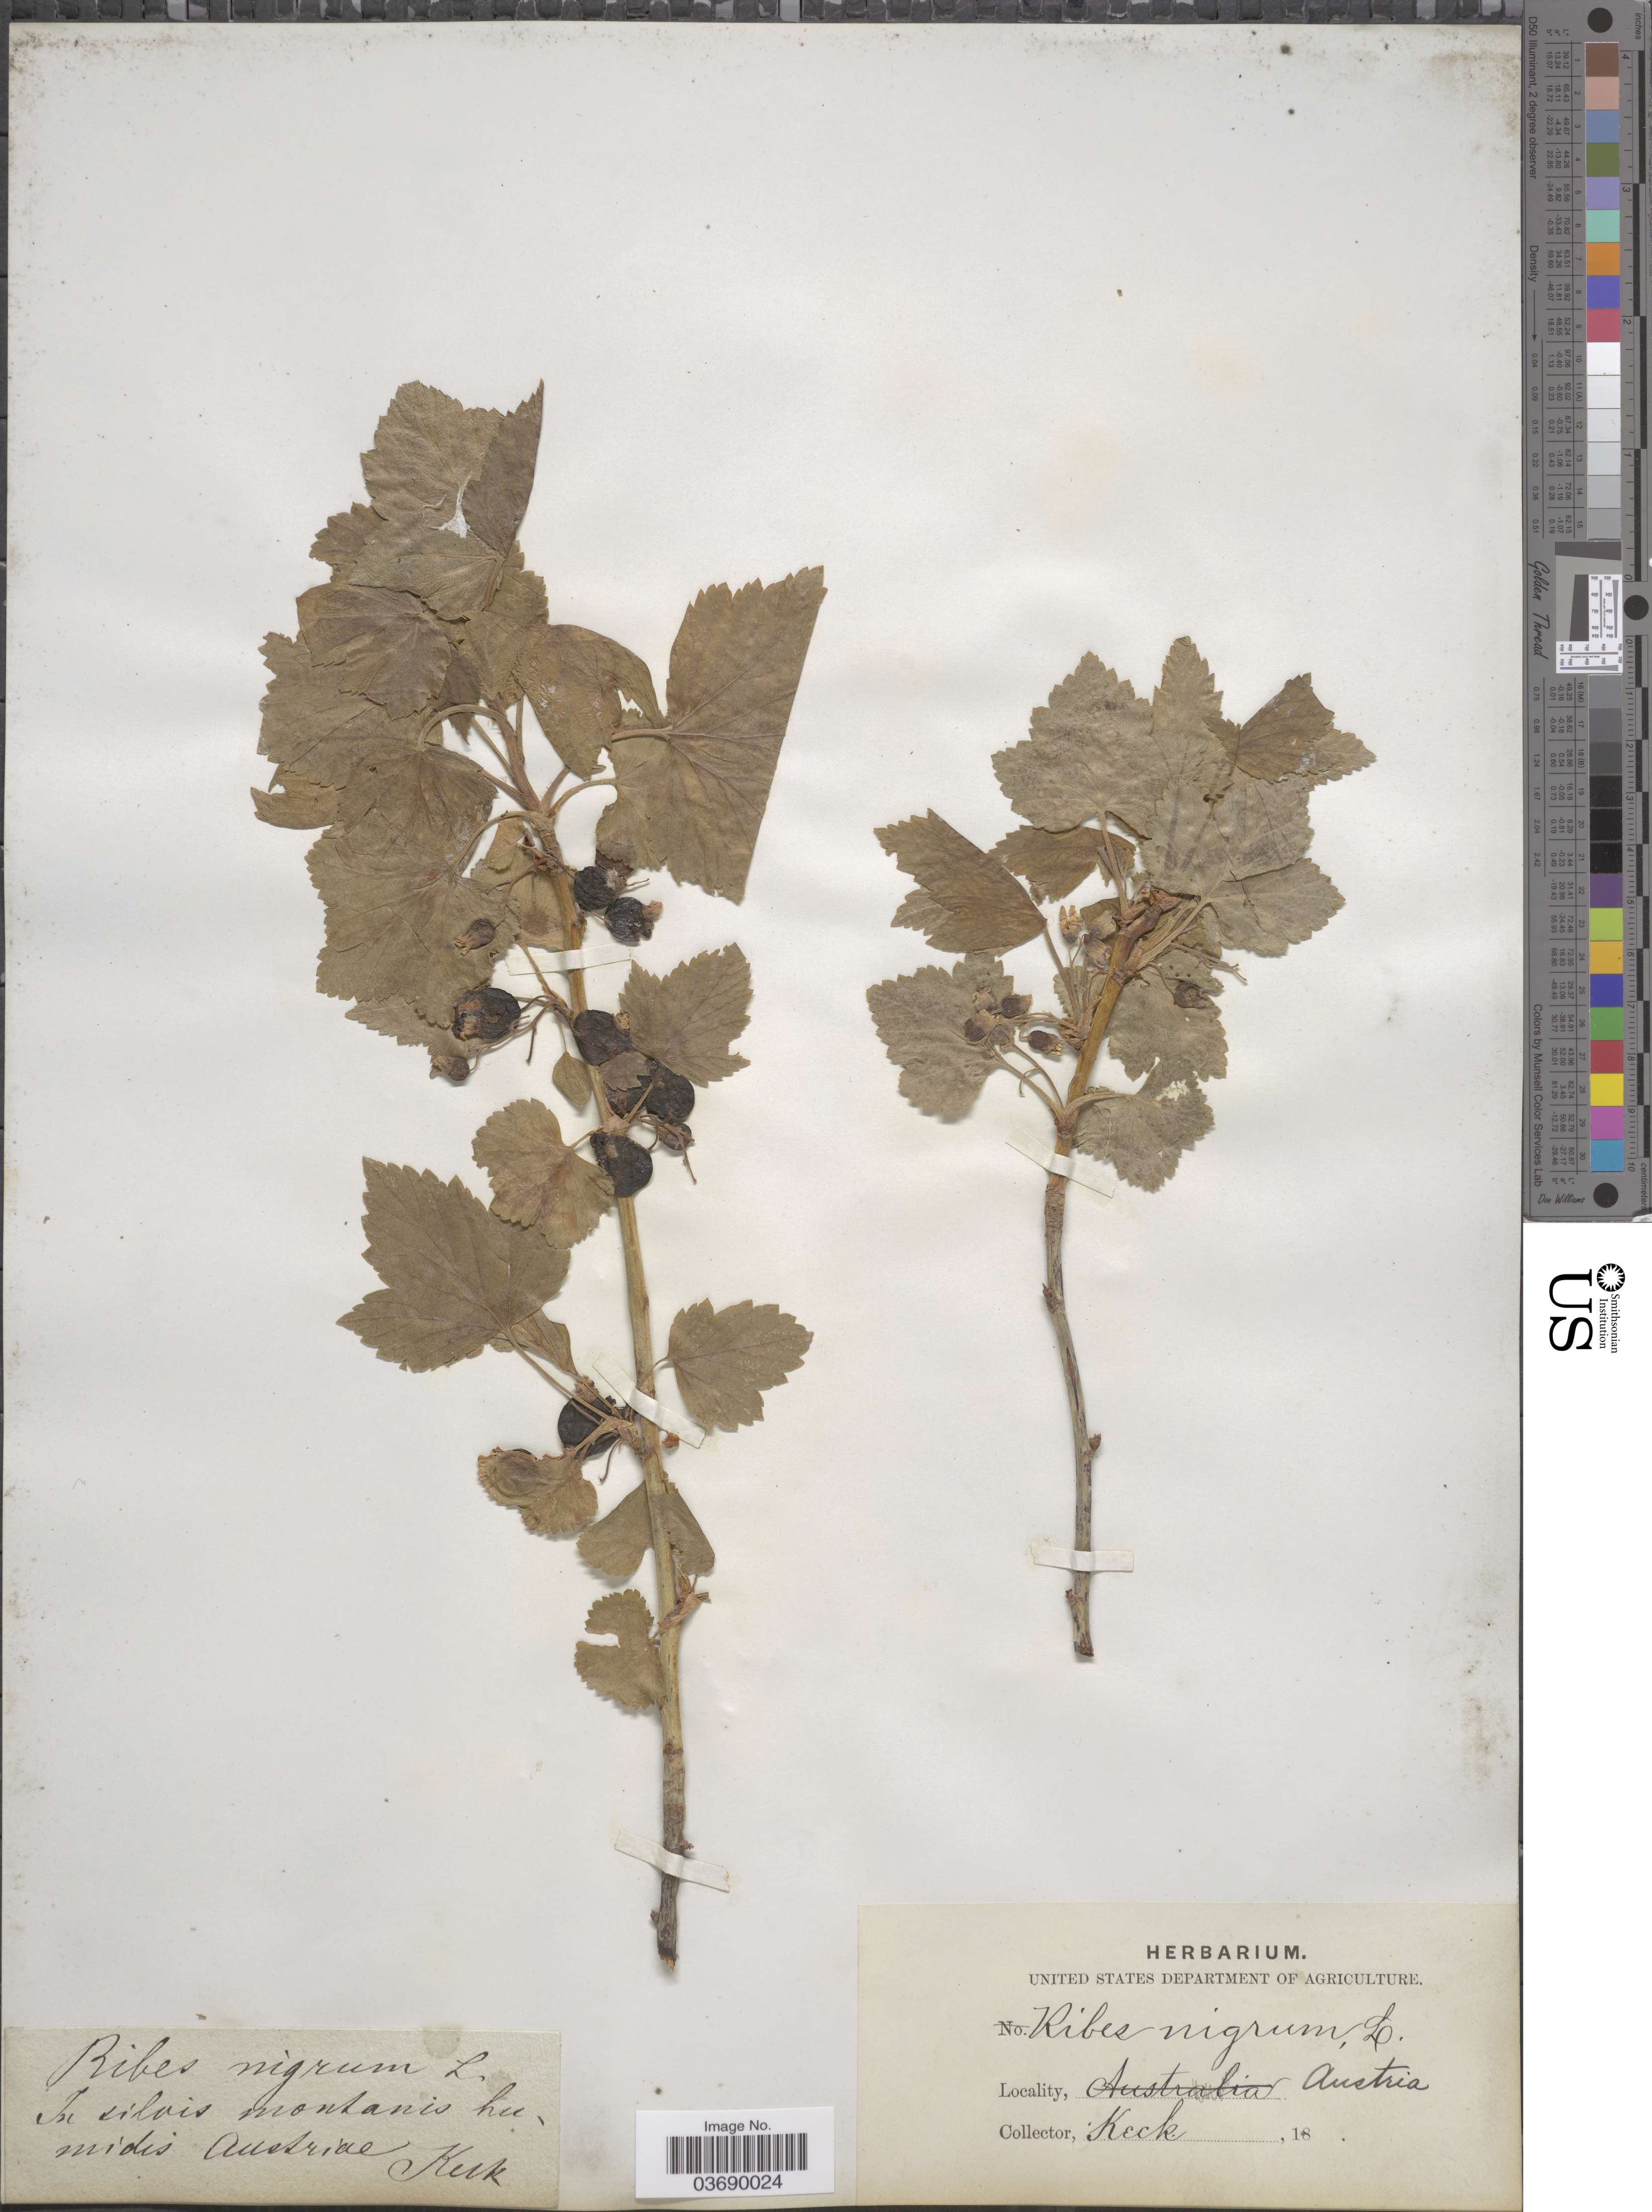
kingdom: Plantae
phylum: Tracheophyta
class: Magnoliopsida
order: Saxifragales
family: Grossulariaceae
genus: Ribes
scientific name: Ribes nigrum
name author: L.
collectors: -- Keck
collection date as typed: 18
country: Austria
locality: In silvis montanis humidis Austriae.